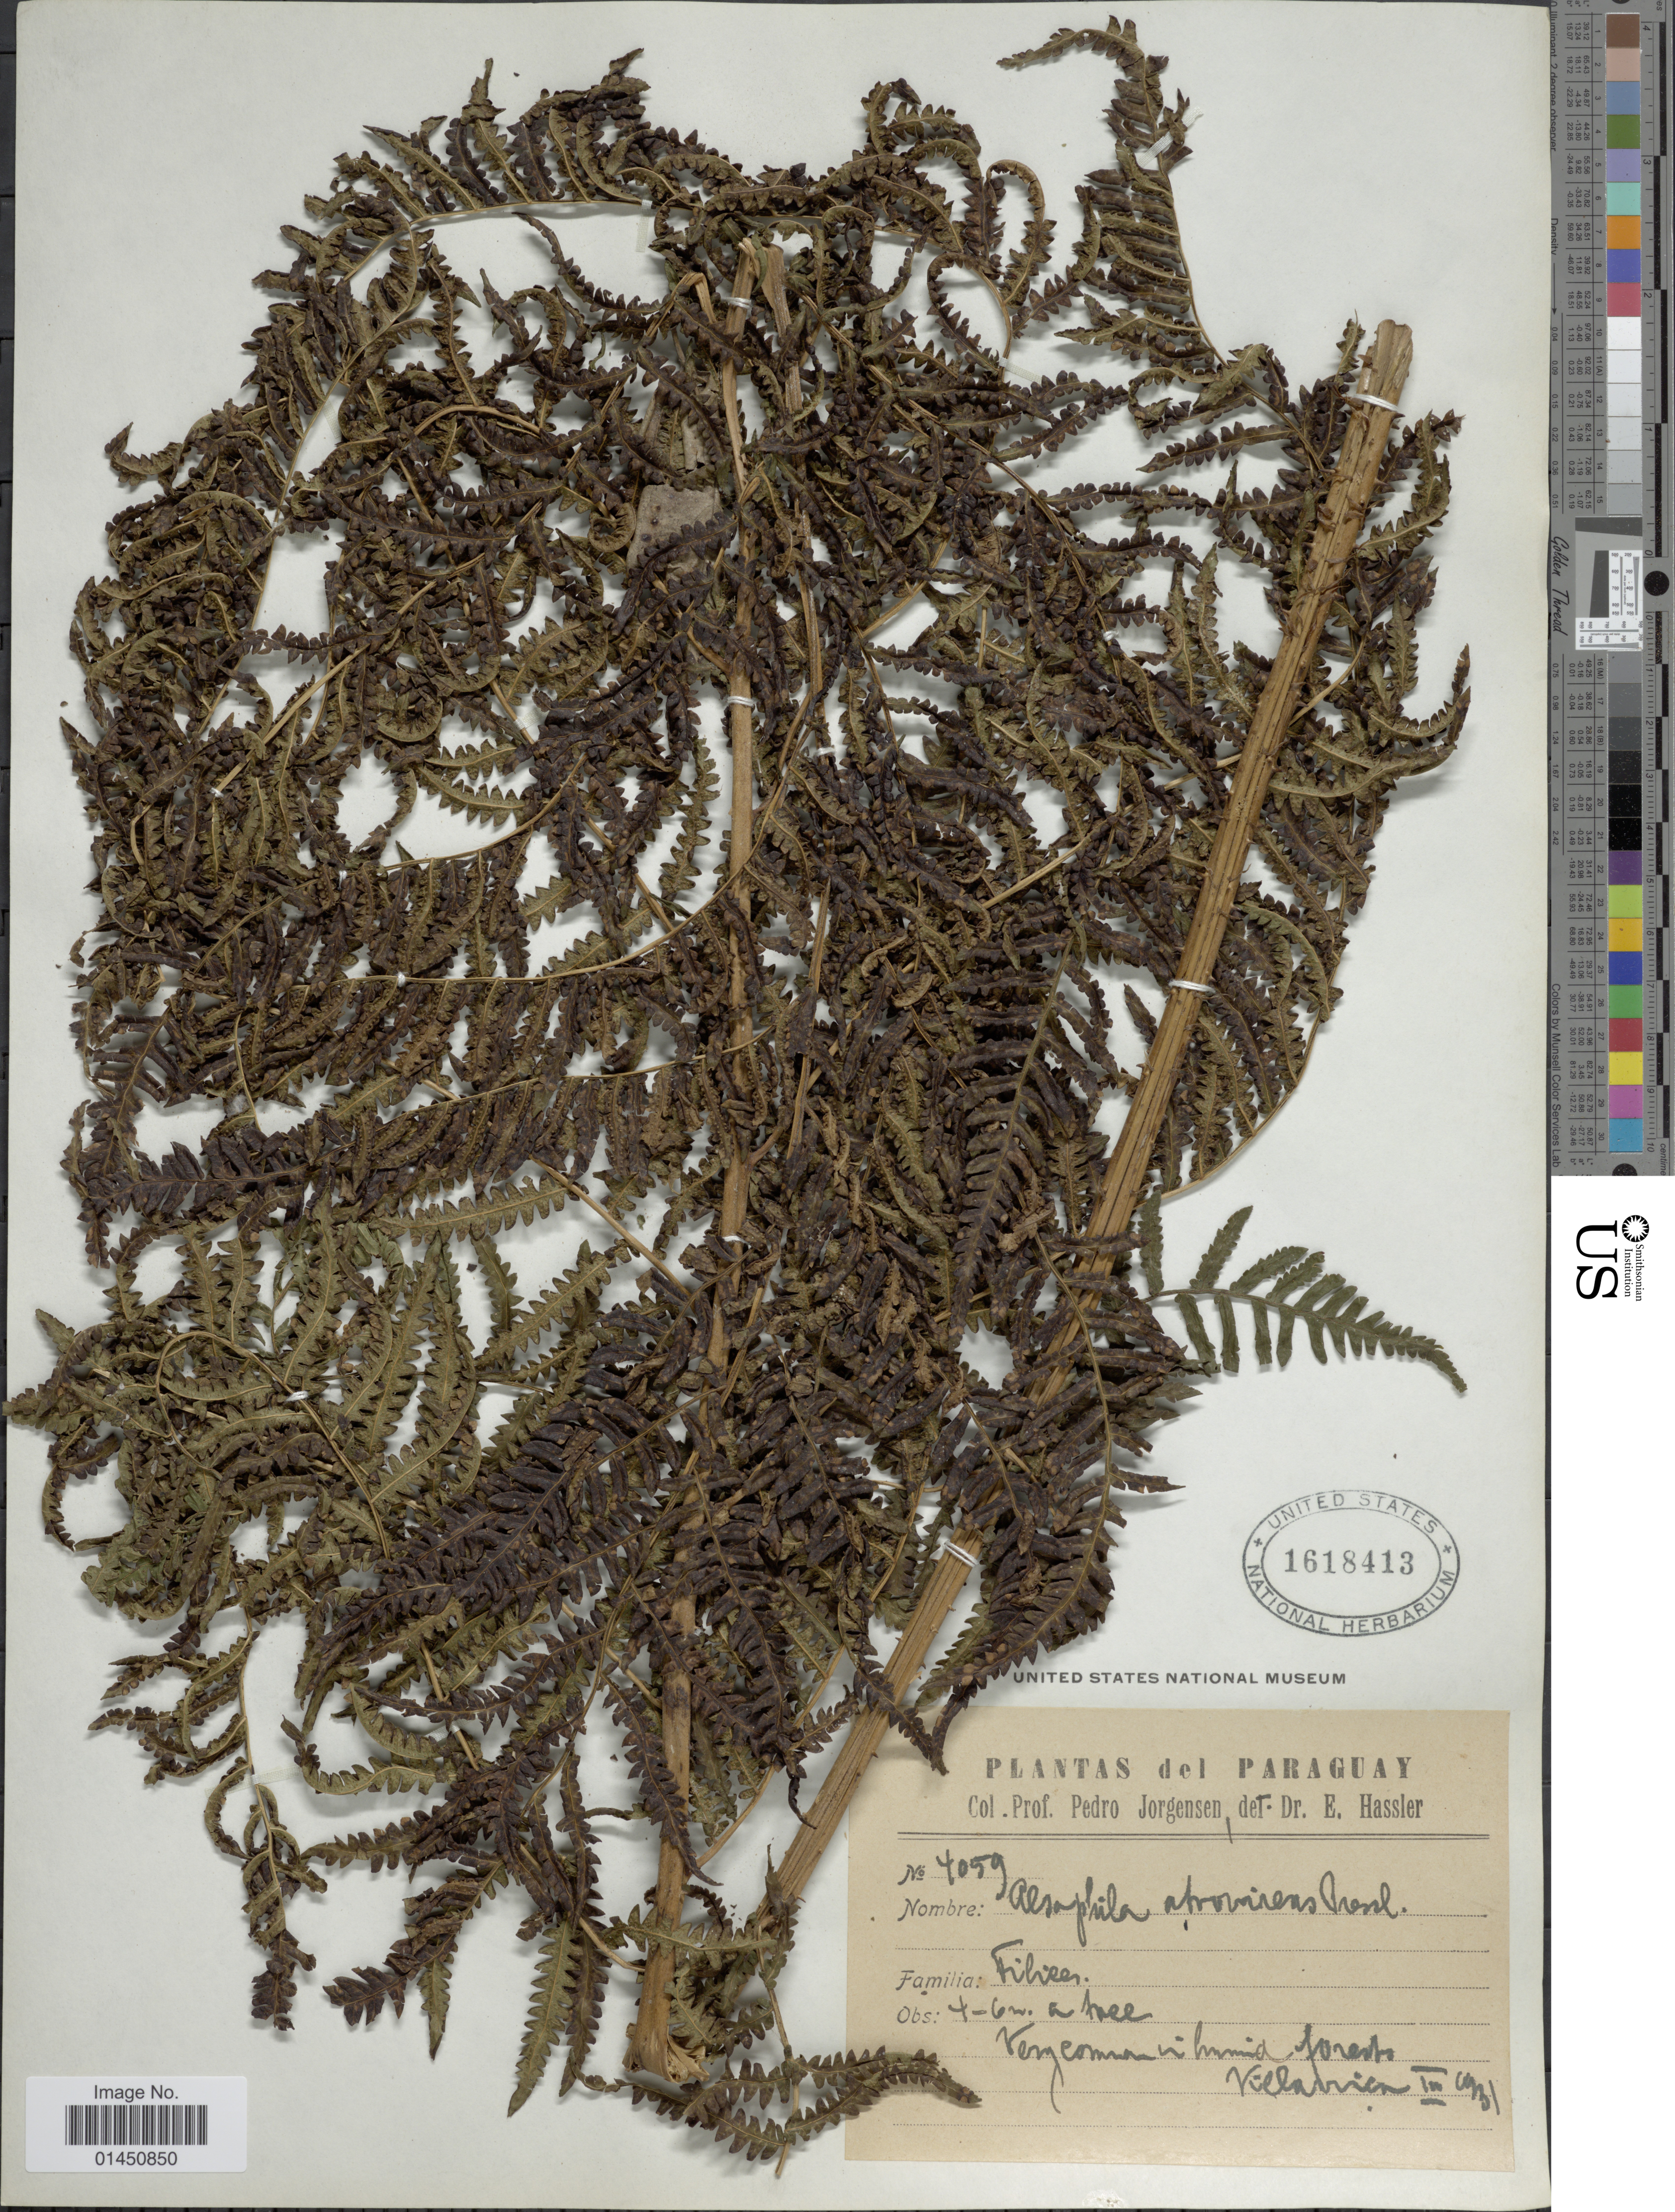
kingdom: Plantae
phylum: Tracheophyta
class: Polypodiopsida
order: Cyatheales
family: Cyatheaceae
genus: Cyathea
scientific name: Cyathea atrovirens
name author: (Lanapd. & Fisch.) Domin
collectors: P. Jörgensen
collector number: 4059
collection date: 1931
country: Paraguay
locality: Villarrica.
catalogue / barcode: US 1618413